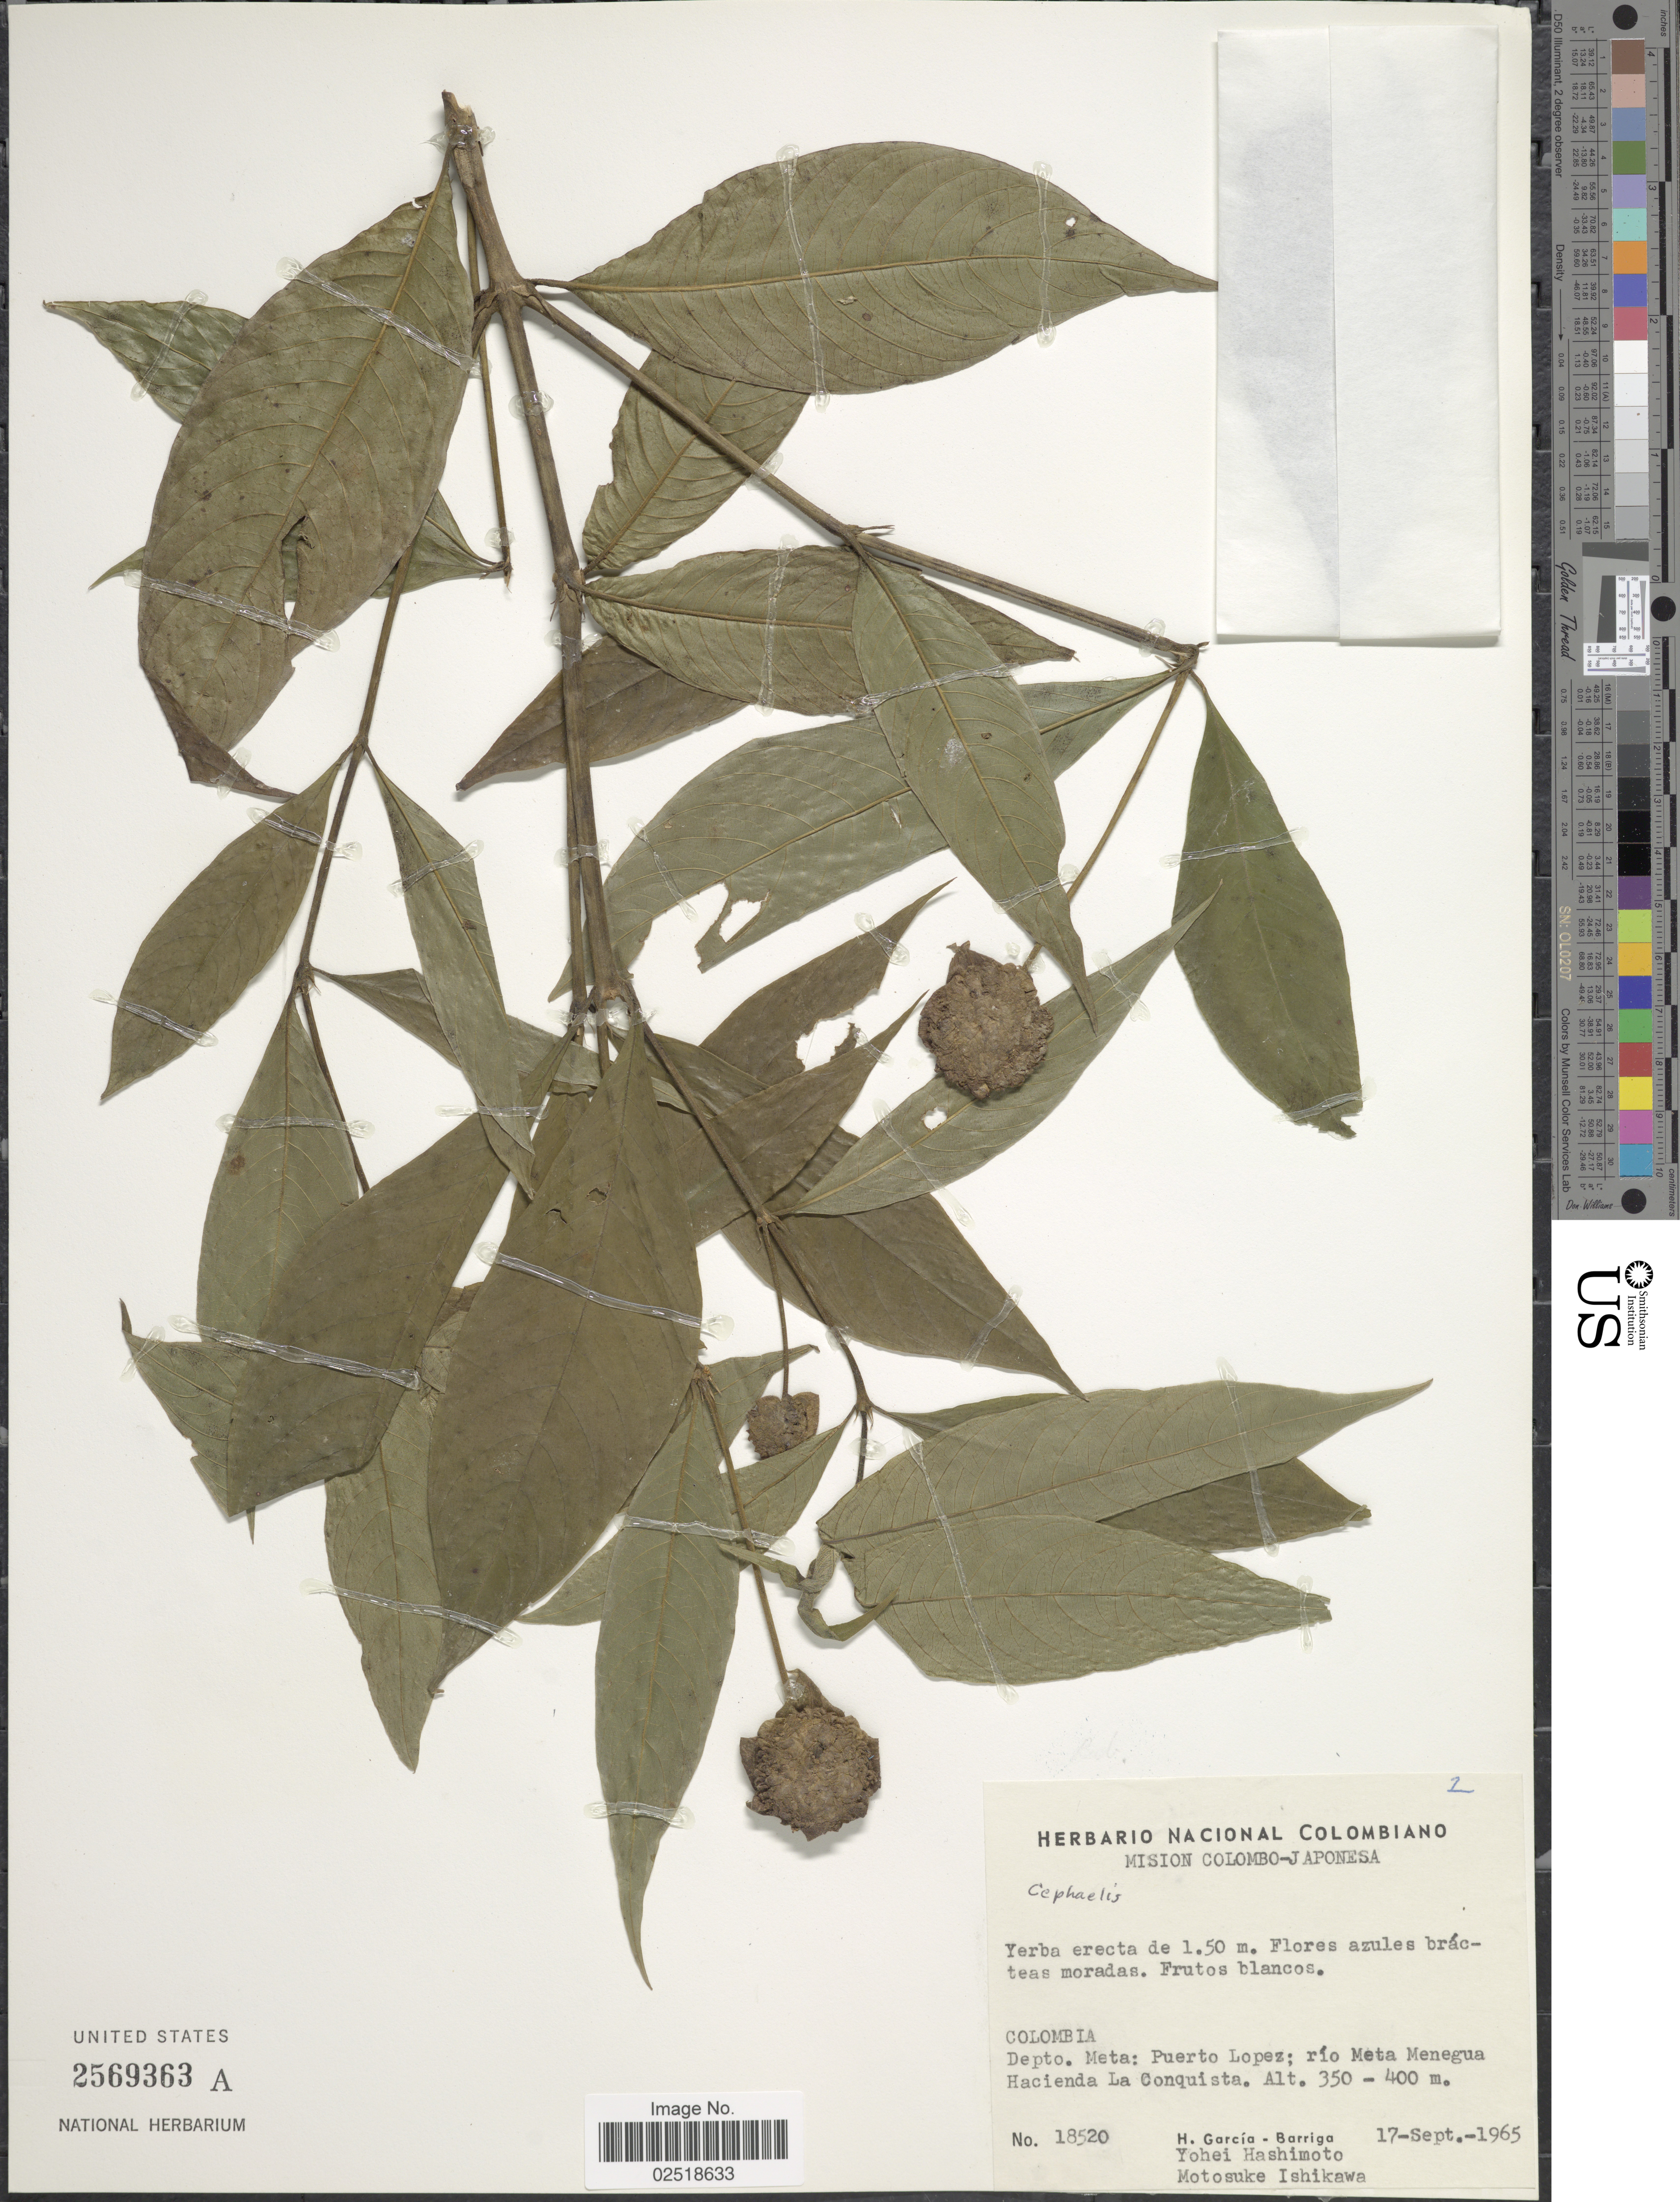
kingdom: Plantae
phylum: Tracheophyta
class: Magnoliopsida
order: Gentianales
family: Rubiaceae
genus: Psychotria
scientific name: Psychotria bracteocardia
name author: (DC.) Müll. Arg.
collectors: H. García Barriga, Y. Hashimoto & M. Ishikawa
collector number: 18520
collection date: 1965-09-17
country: Colombia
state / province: Meta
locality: Depto. Meta: Puerto Lopez; río Meta Menegua Hacienda La Conquista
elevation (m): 350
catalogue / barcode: US 2569363A